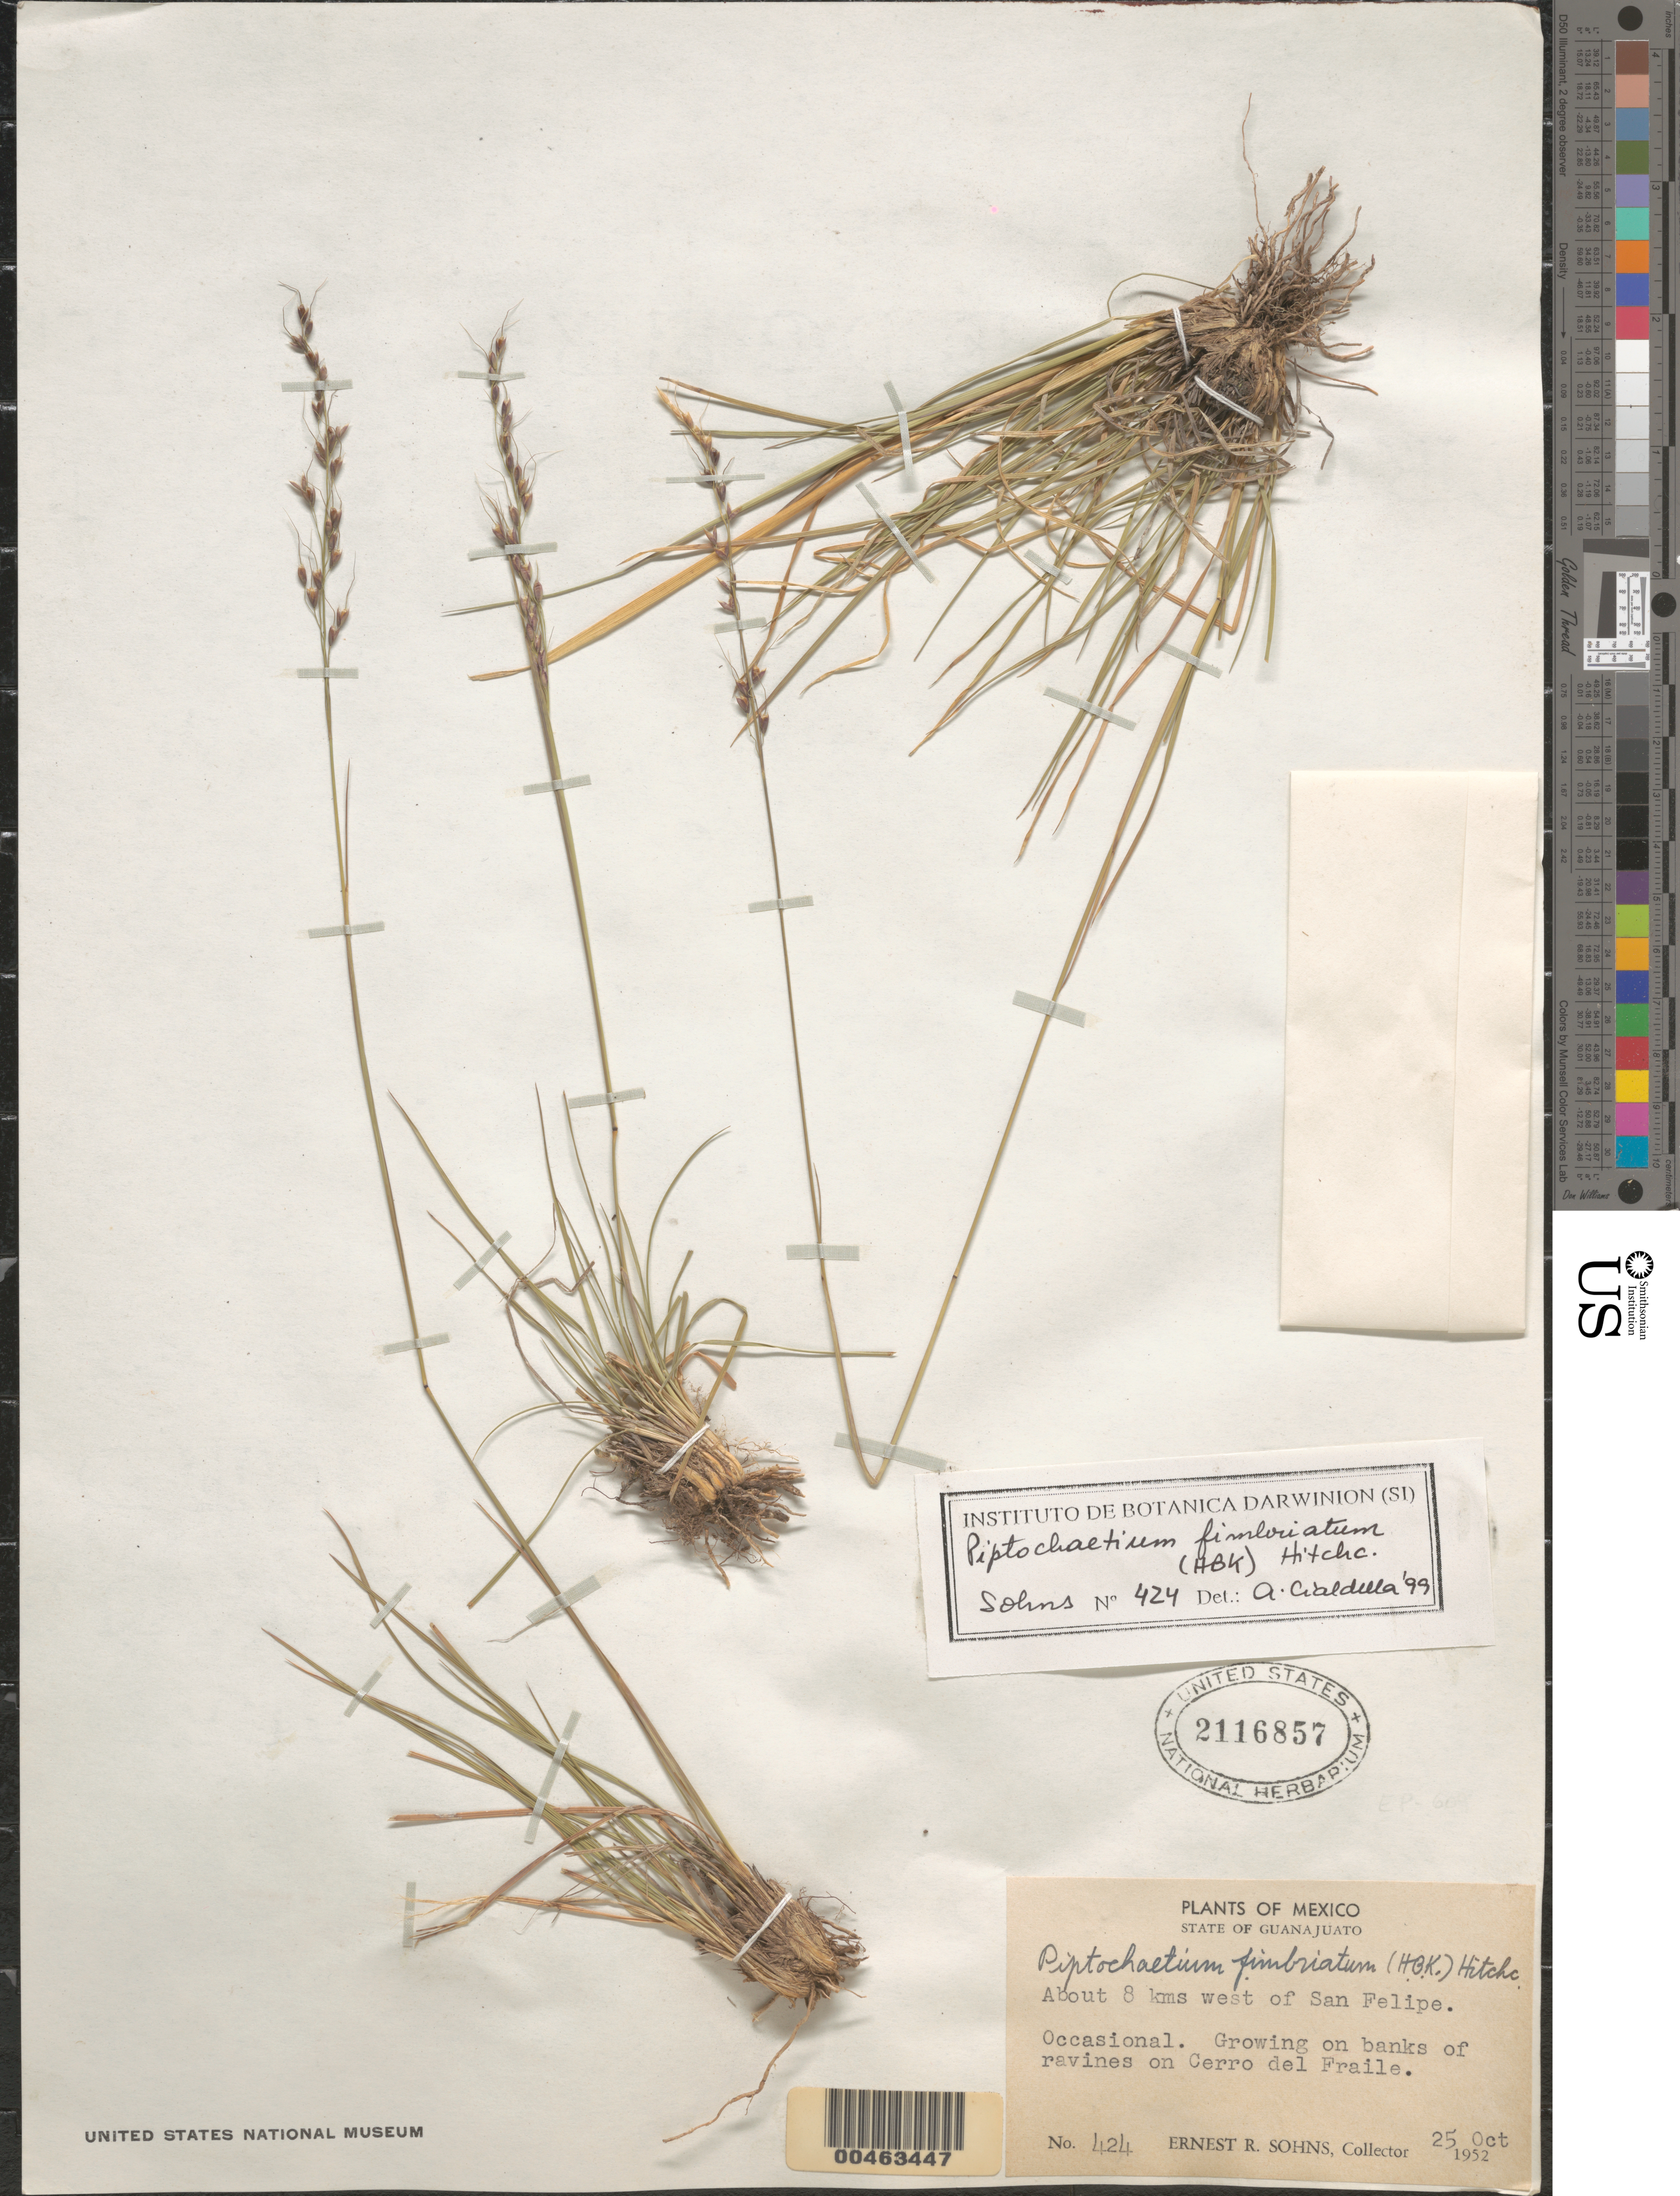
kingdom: Plantae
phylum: Tracheophyta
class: Liliopsida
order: Poales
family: Poaceae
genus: Piptochaetium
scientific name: Piptochaetium fimbriatum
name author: (Kunth) Hitchc.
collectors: E. R. Sohns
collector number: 424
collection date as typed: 25 Oct 1952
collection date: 1952-10-25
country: Mexico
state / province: Guanajuato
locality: About 8 km W of San Felipe, on Cerro del Fraile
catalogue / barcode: US 2116857